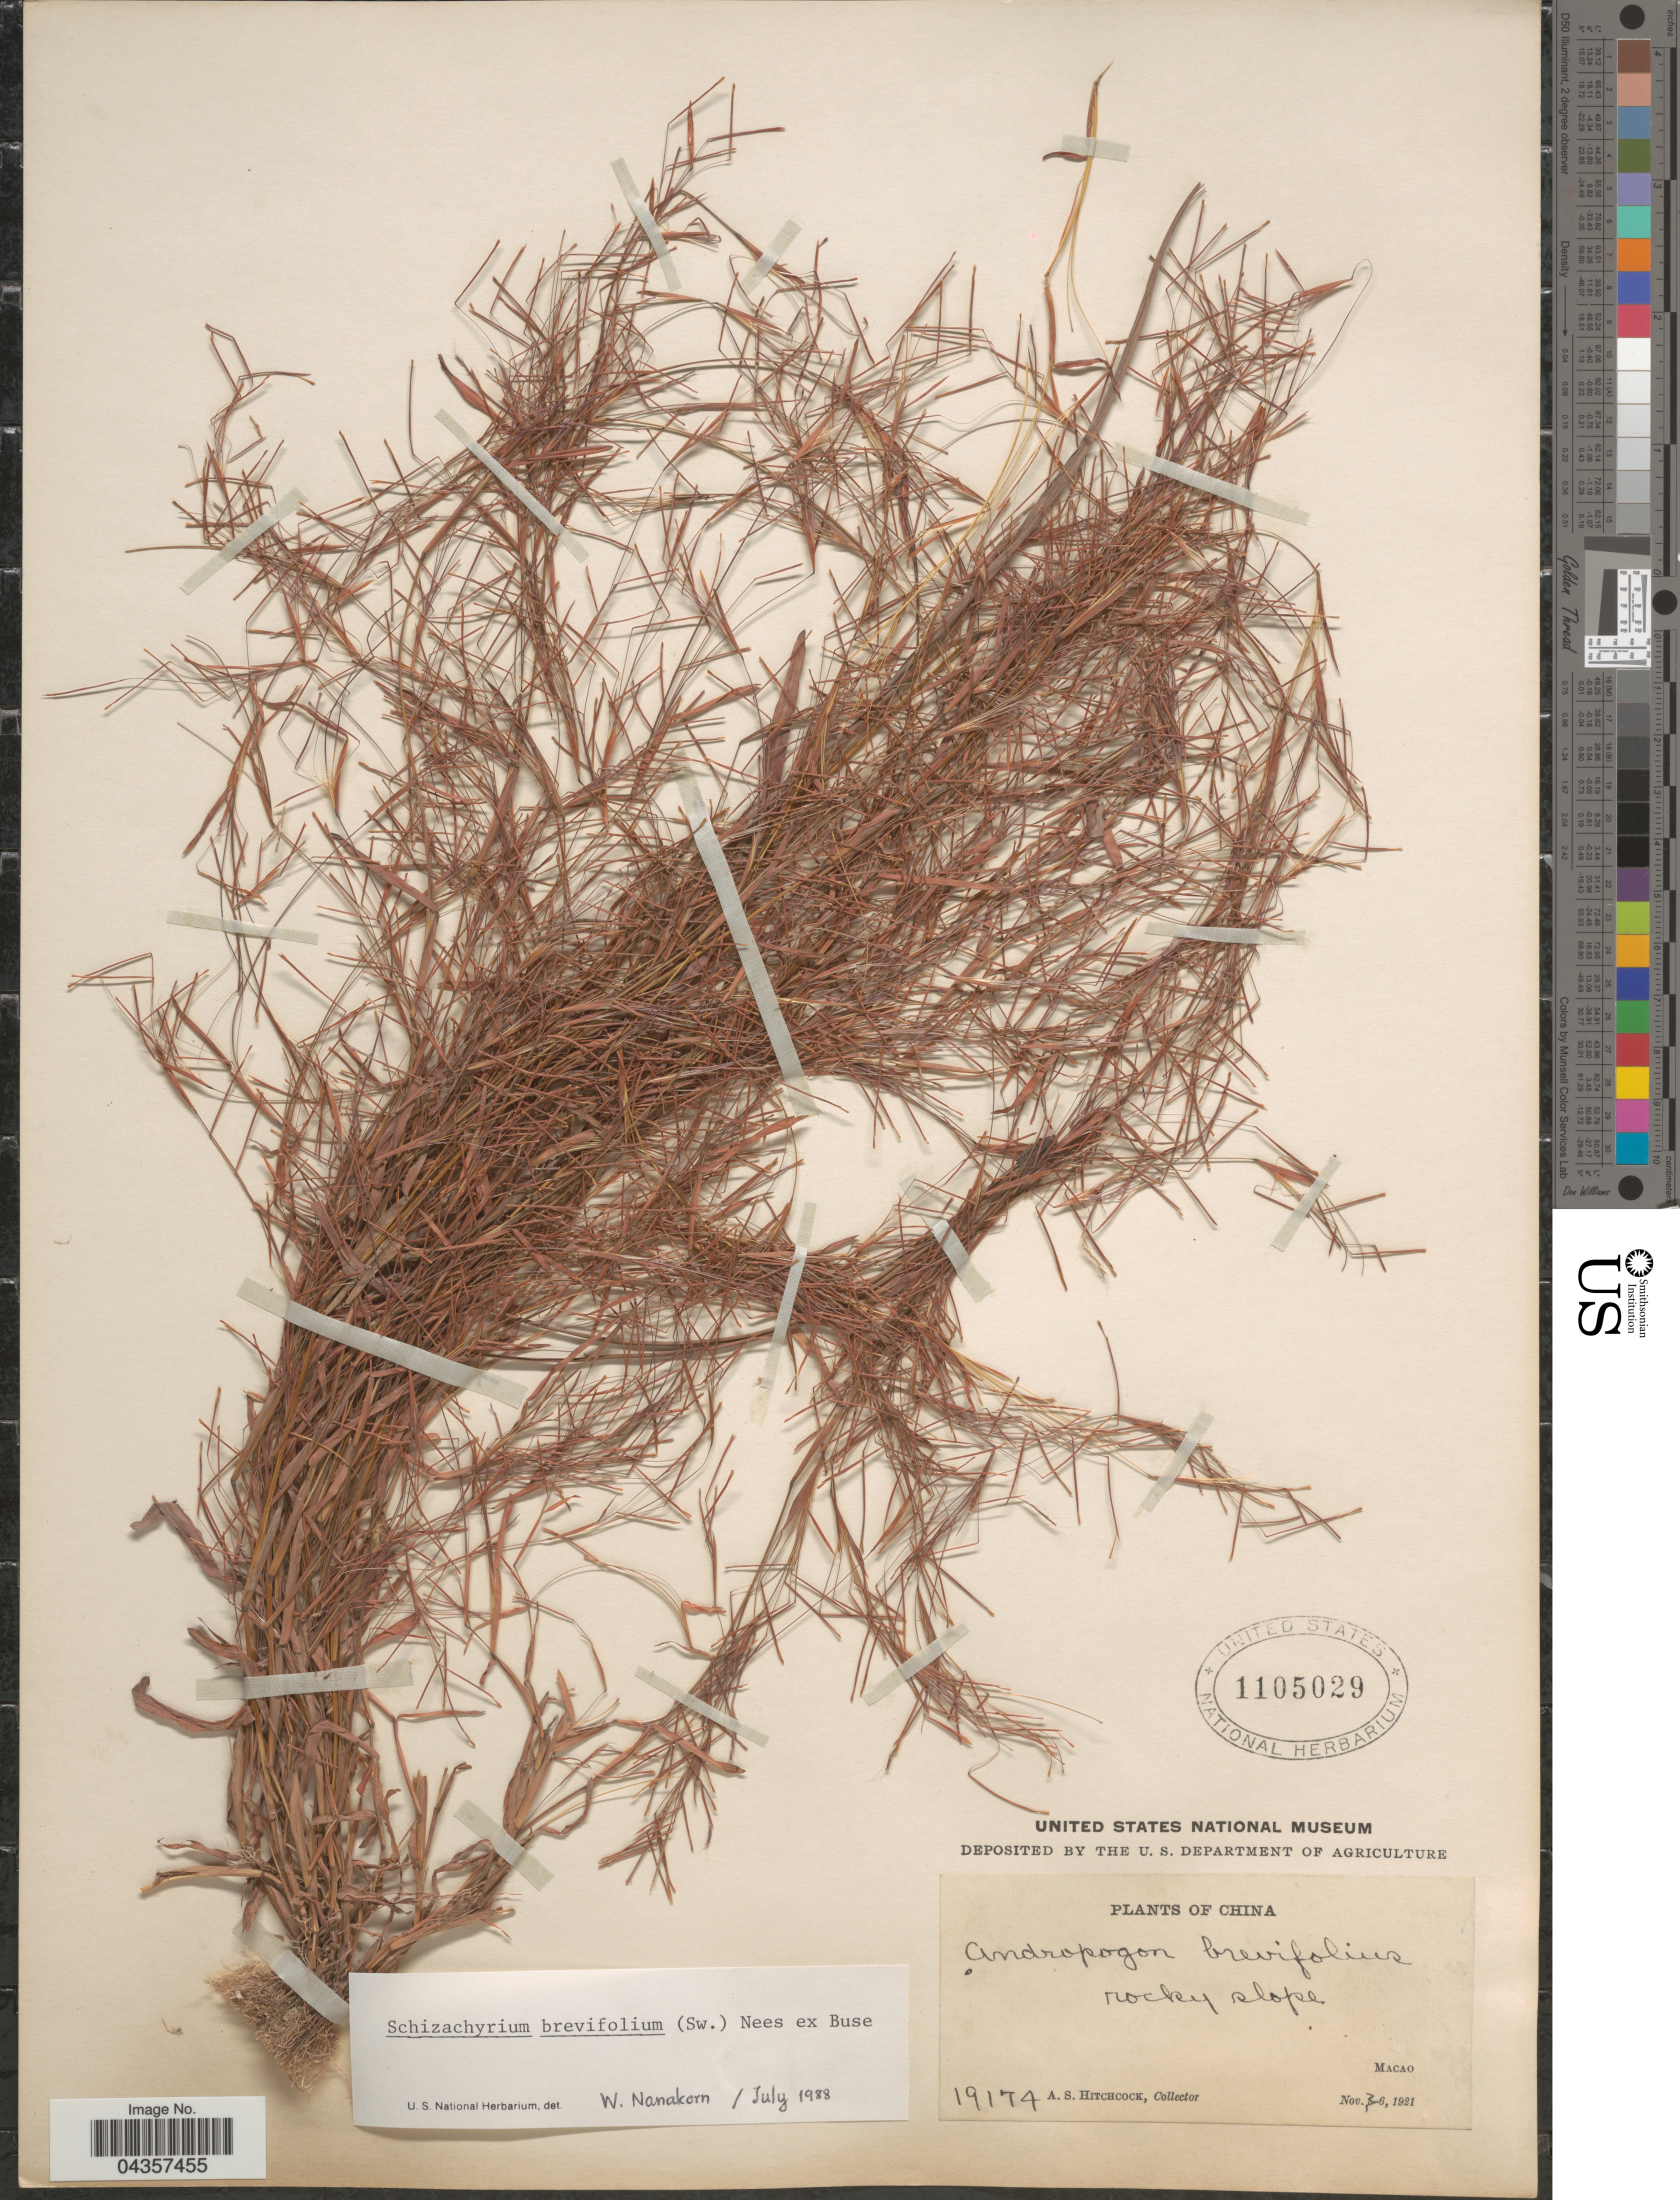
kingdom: Plantae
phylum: Tracheophyta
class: Liliopsida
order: Poales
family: Poaceae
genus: Schizachyrium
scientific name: Schizachyrium brevifolium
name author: (Sw.) Nees ex Büse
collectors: A. S. Hitchcock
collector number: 19174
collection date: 1921-11-06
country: China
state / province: Macau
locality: Rocky slope. Macao.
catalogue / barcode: US 1105029